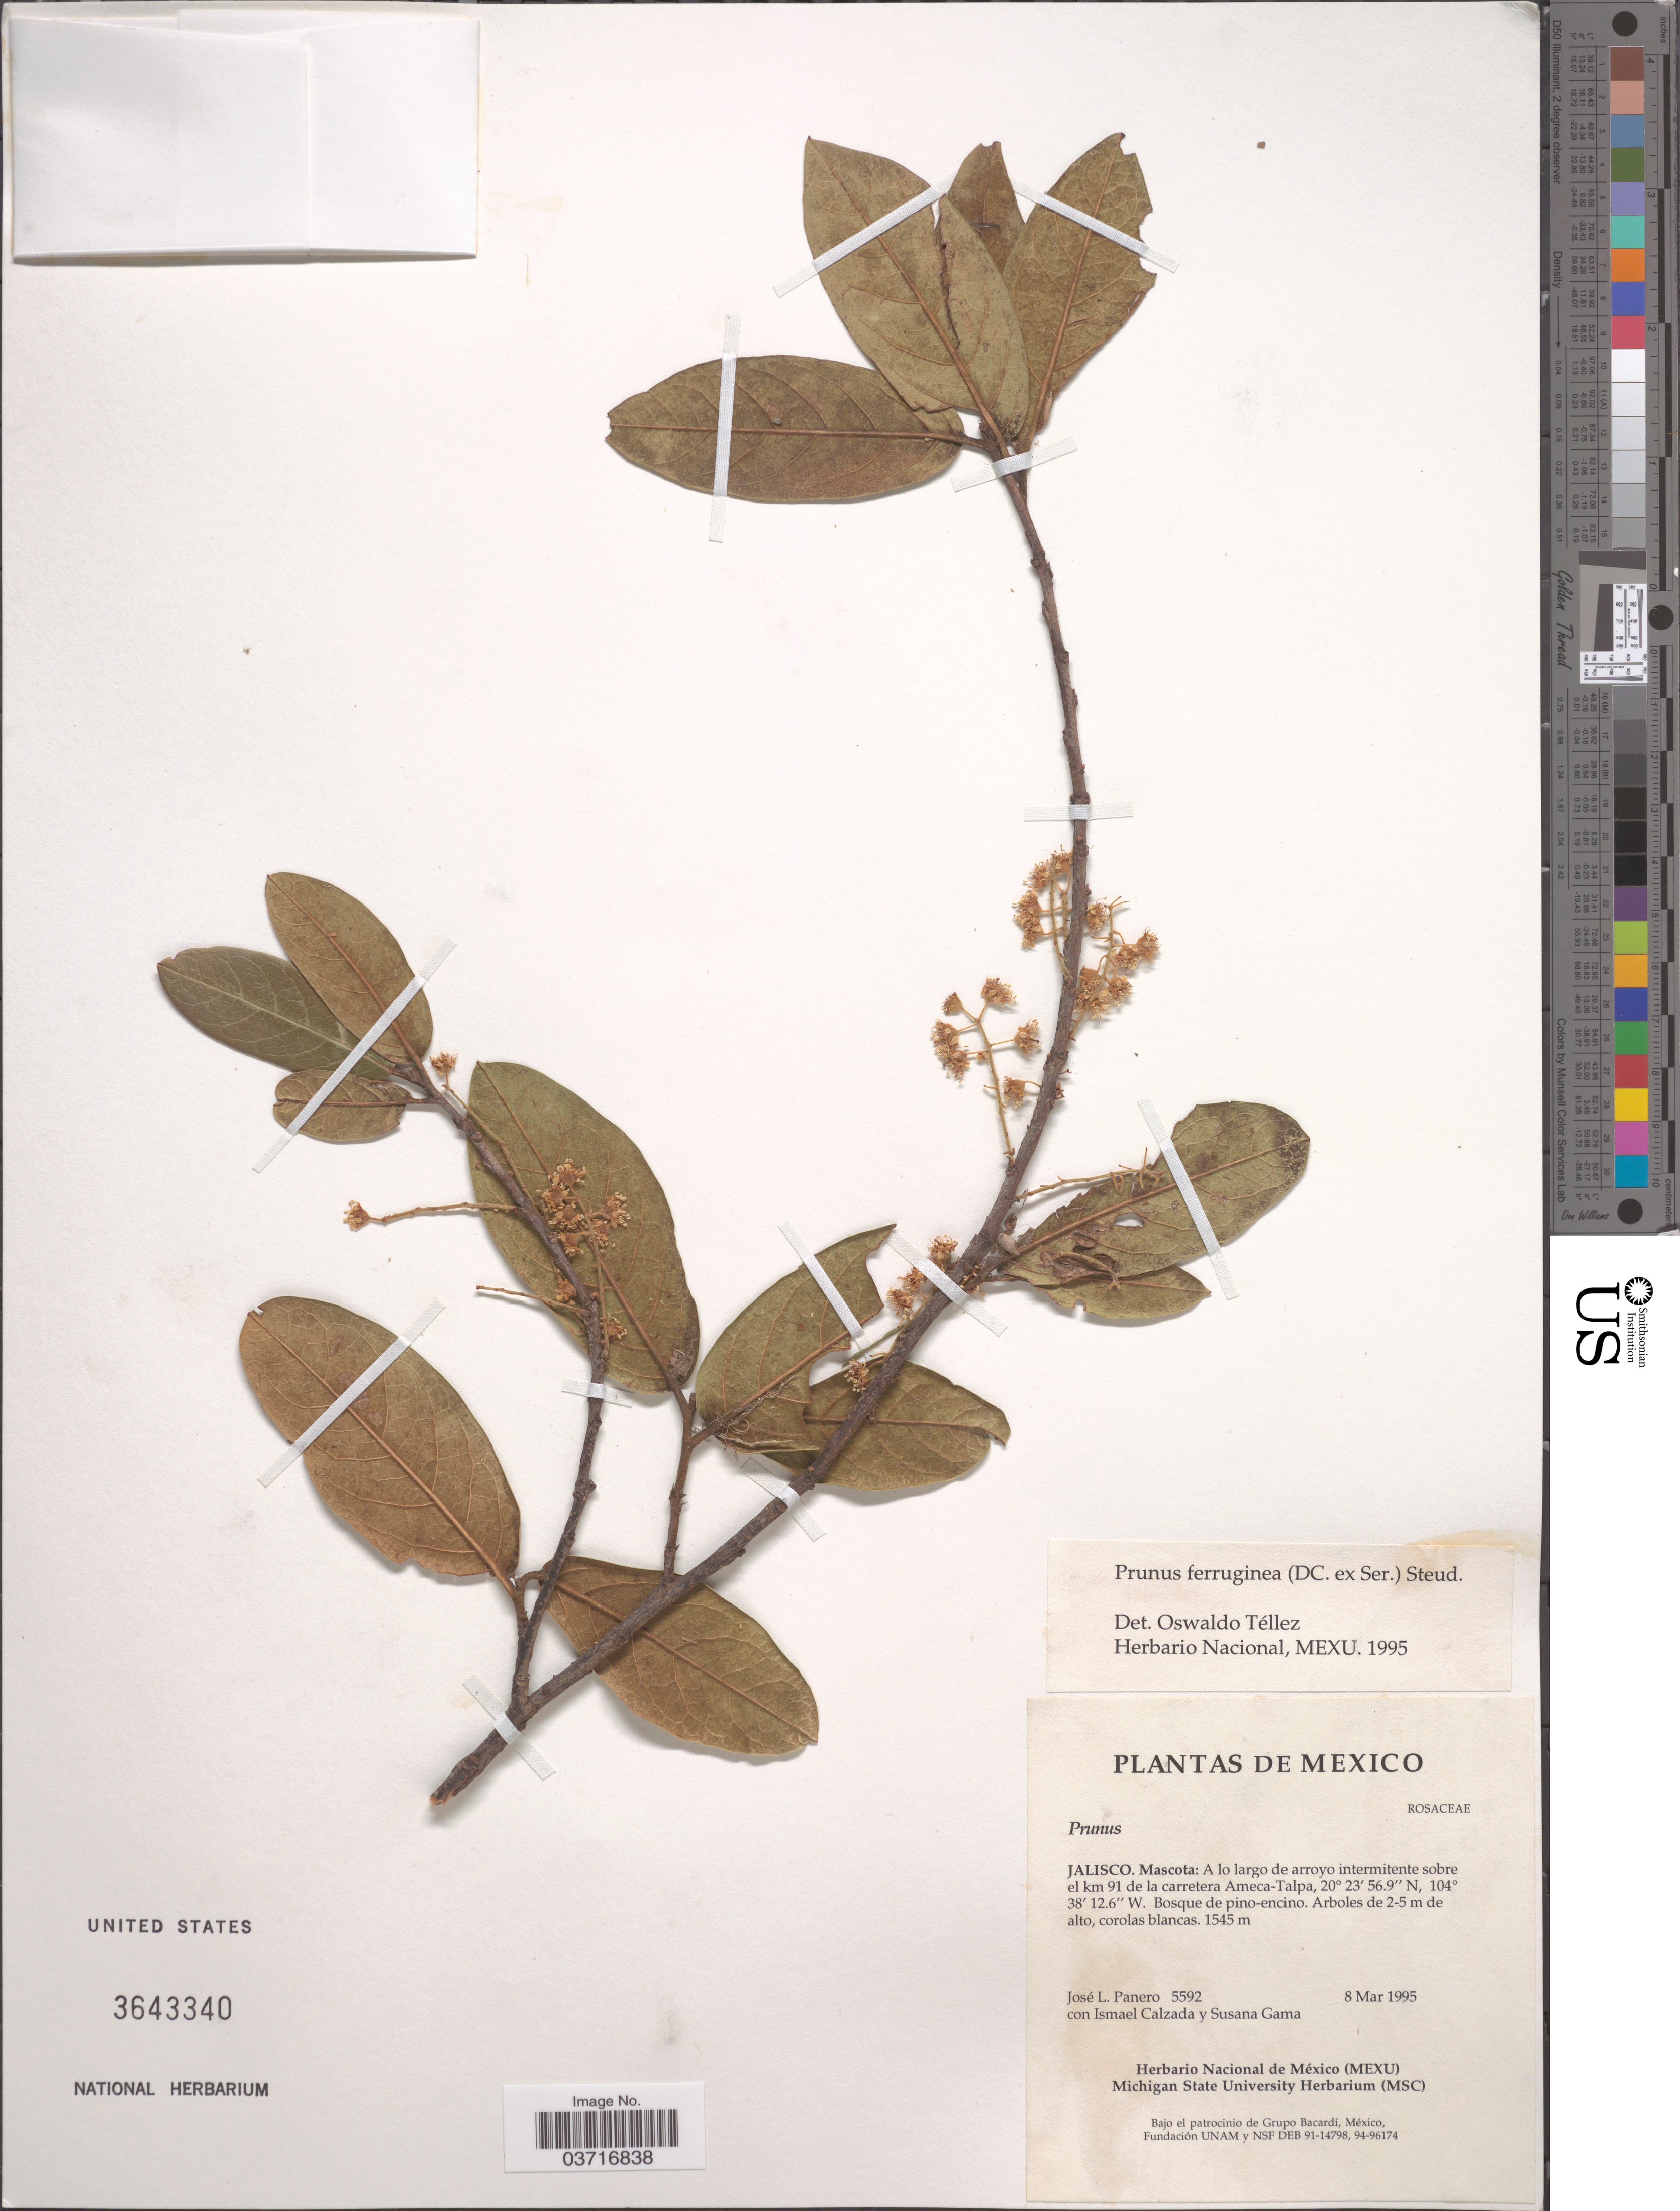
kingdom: Plantae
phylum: Tracheophyta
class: Magnoliopsida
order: Rosales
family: Rosaceae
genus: Prunus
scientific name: Prunus ferruginea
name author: Wall.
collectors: J. L. Panero, I. Calzada & S. Gama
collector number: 5592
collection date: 1995-03-08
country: Mexico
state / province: Jalisco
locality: Mascota: A lo largo de arroyo intermitente sobre el km 91 de la carretera Ameca-Talpa.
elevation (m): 1545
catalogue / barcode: US 3643340